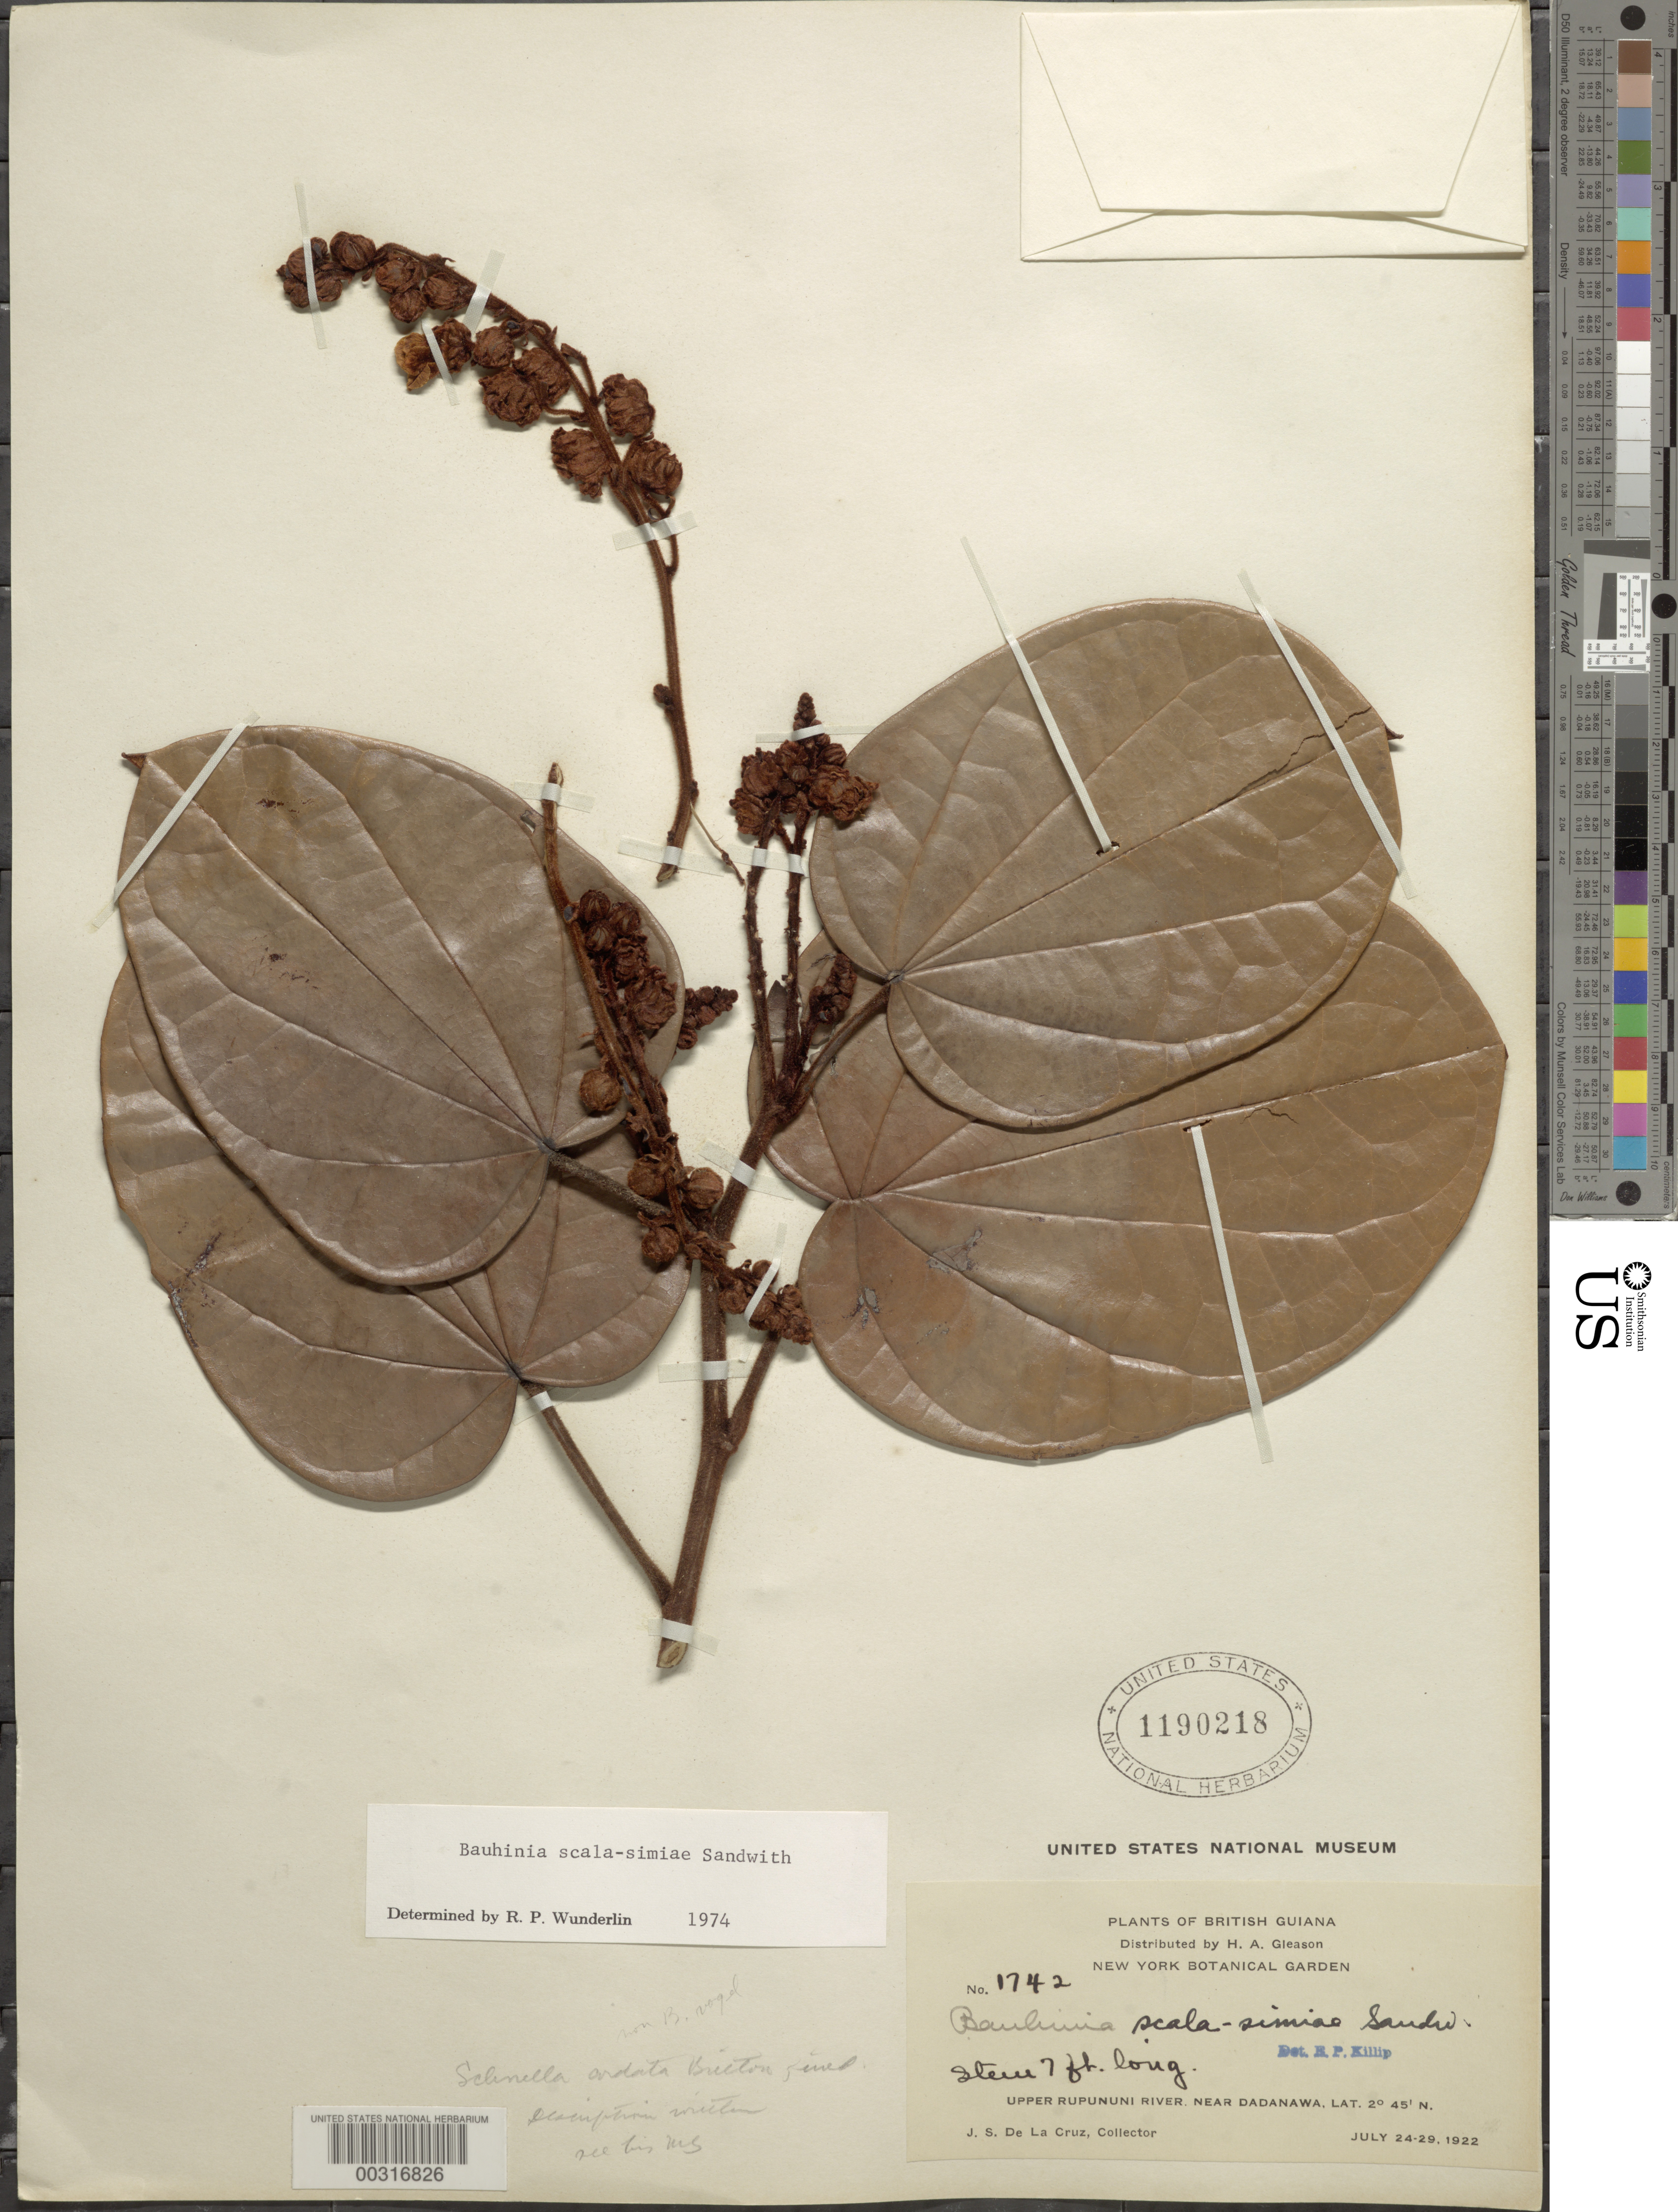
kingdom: Plantae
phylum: Tracheophyta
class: Magnoliopsida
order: Fabales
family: Fabaceae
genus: Bauhinia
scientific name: Bauhinia scala-simiae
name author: Sandwith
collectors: J. S. de la Cruz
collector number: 1742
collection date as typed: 24 Jul 1922 to 29 Jul 1922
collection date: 1922-07-24/1922-07-29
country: Guyana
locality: Upper rupununi river near dadanawa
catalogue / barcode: US 1190218